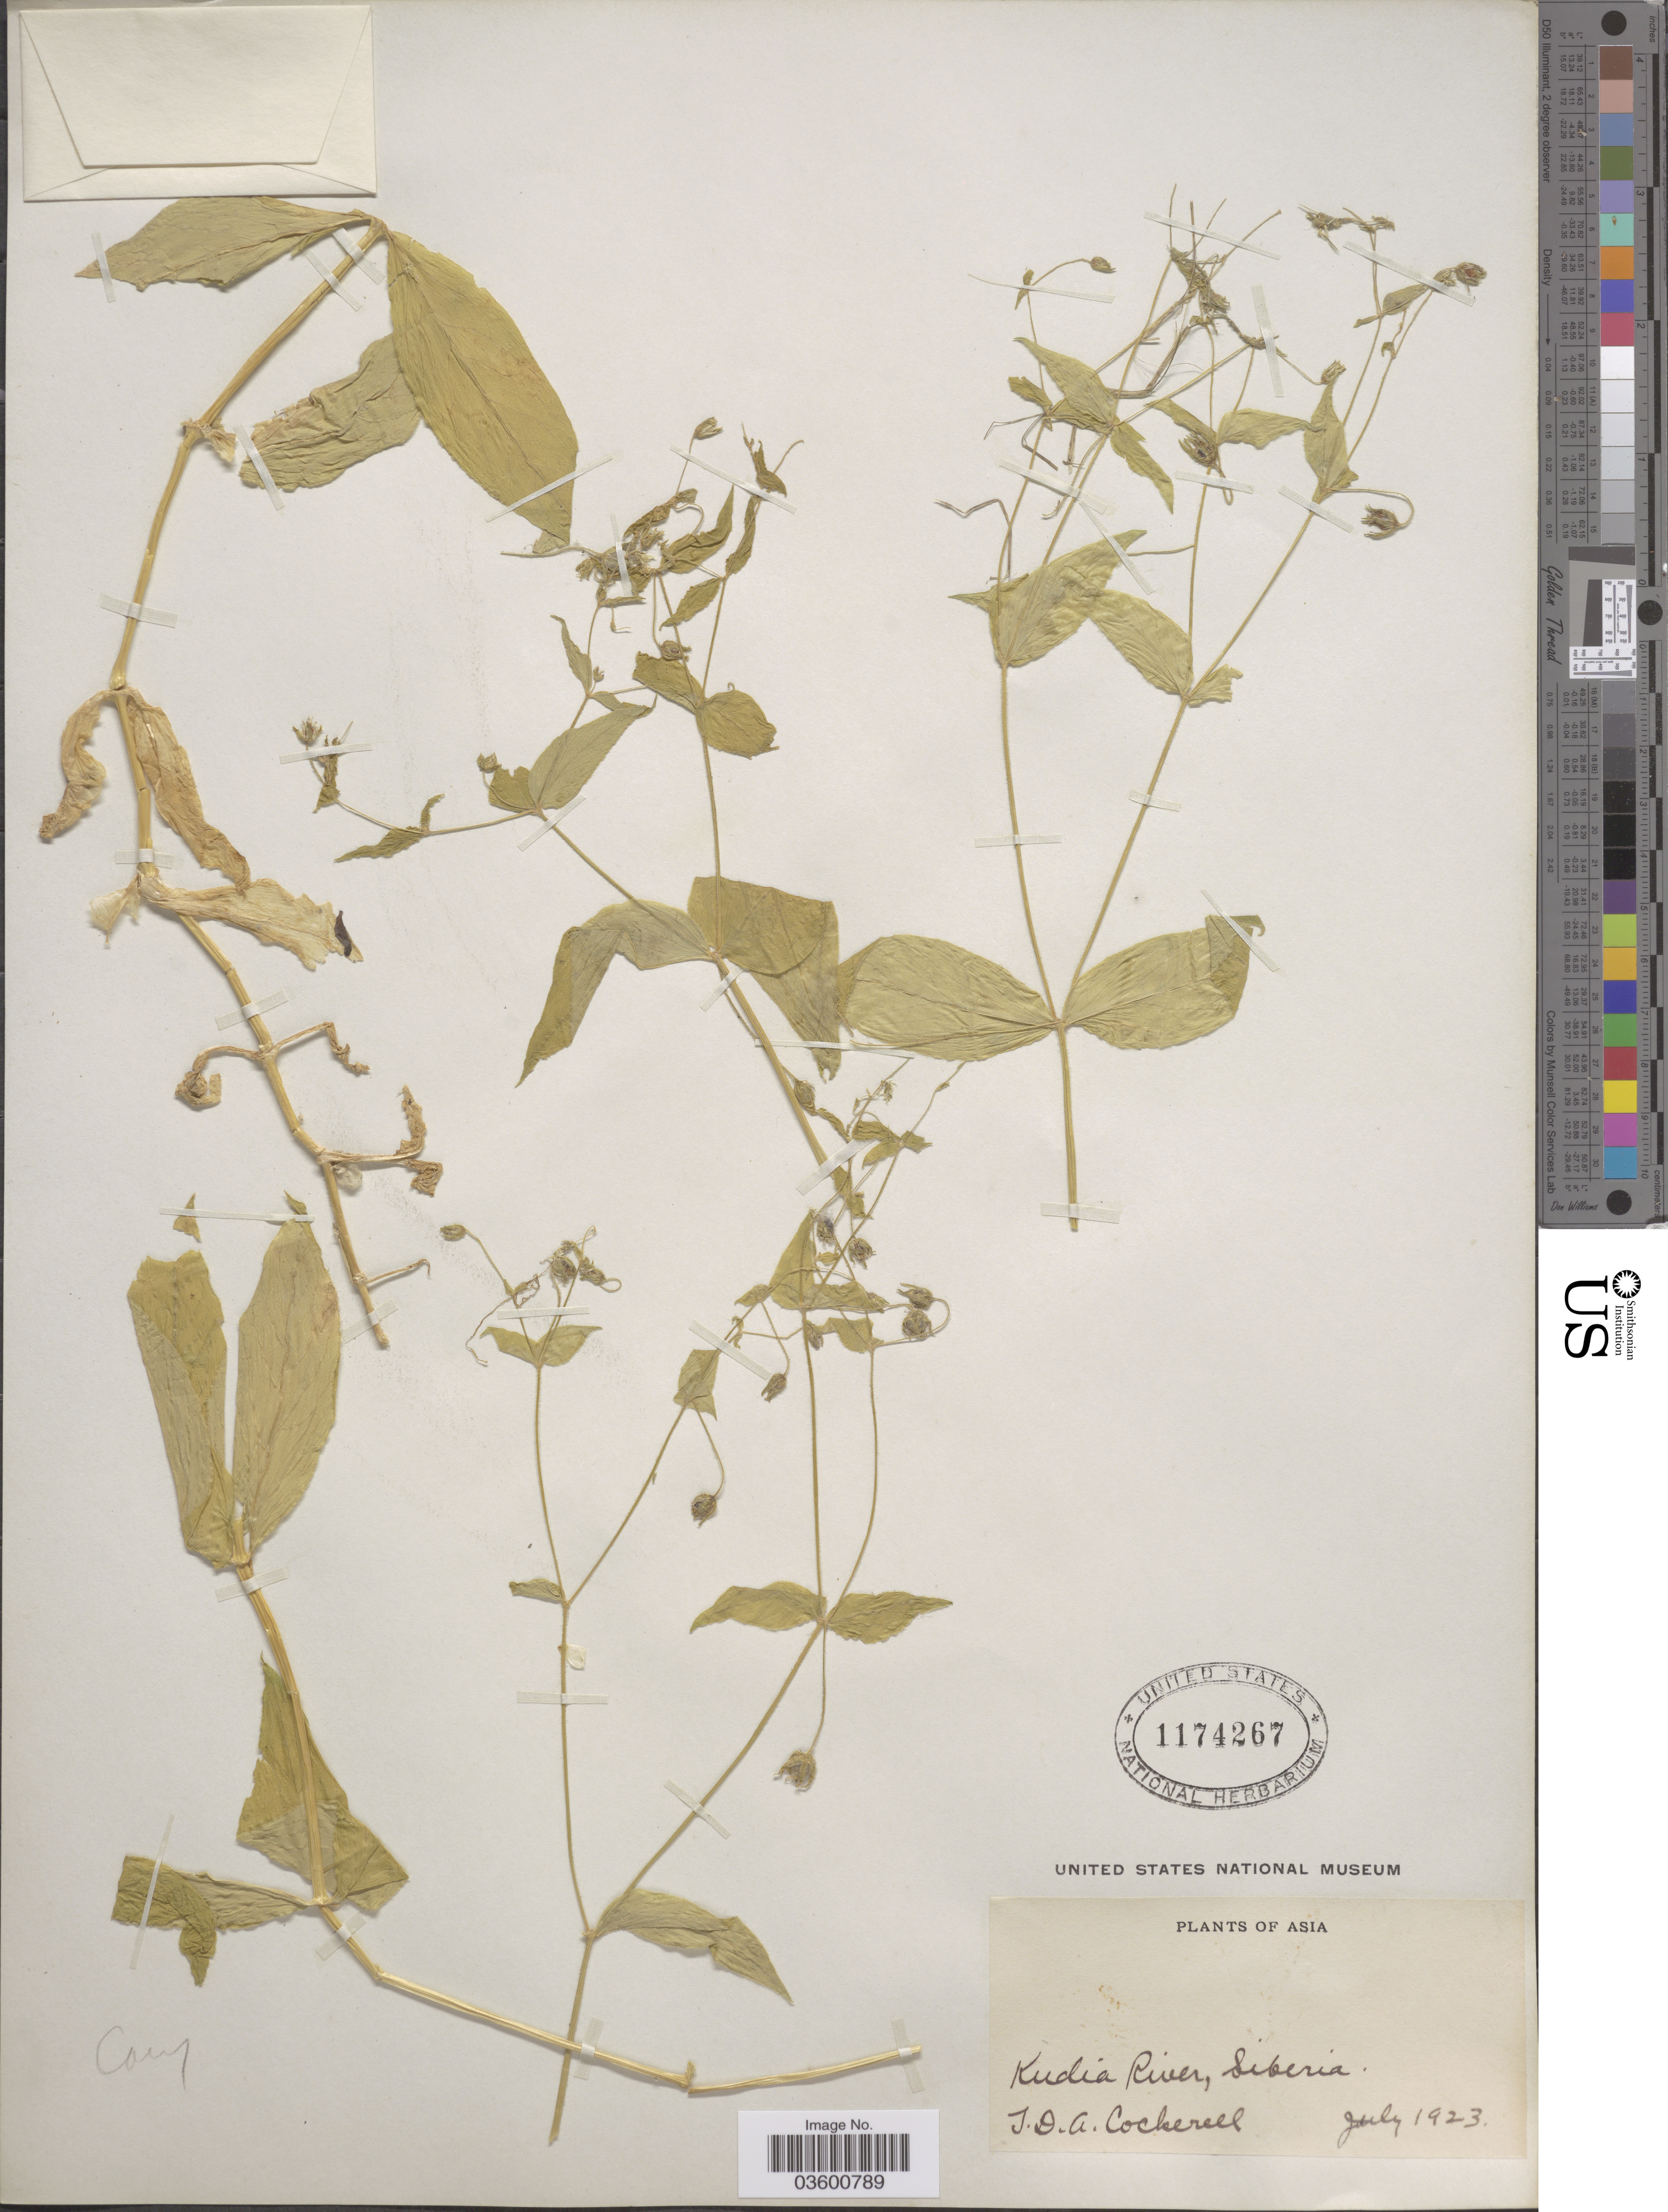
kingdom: Plantae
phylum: Tracheophyta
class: Magnoliopsida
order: Caryophyllales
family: Caryophyllaceae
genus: Stellaria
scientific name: Stellaria sp.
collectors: T. Cockerell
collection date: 1923-07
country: Russian Federation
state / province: Primorsky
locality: Asia. Kudia River, Siberia.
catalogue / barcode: US 1174267